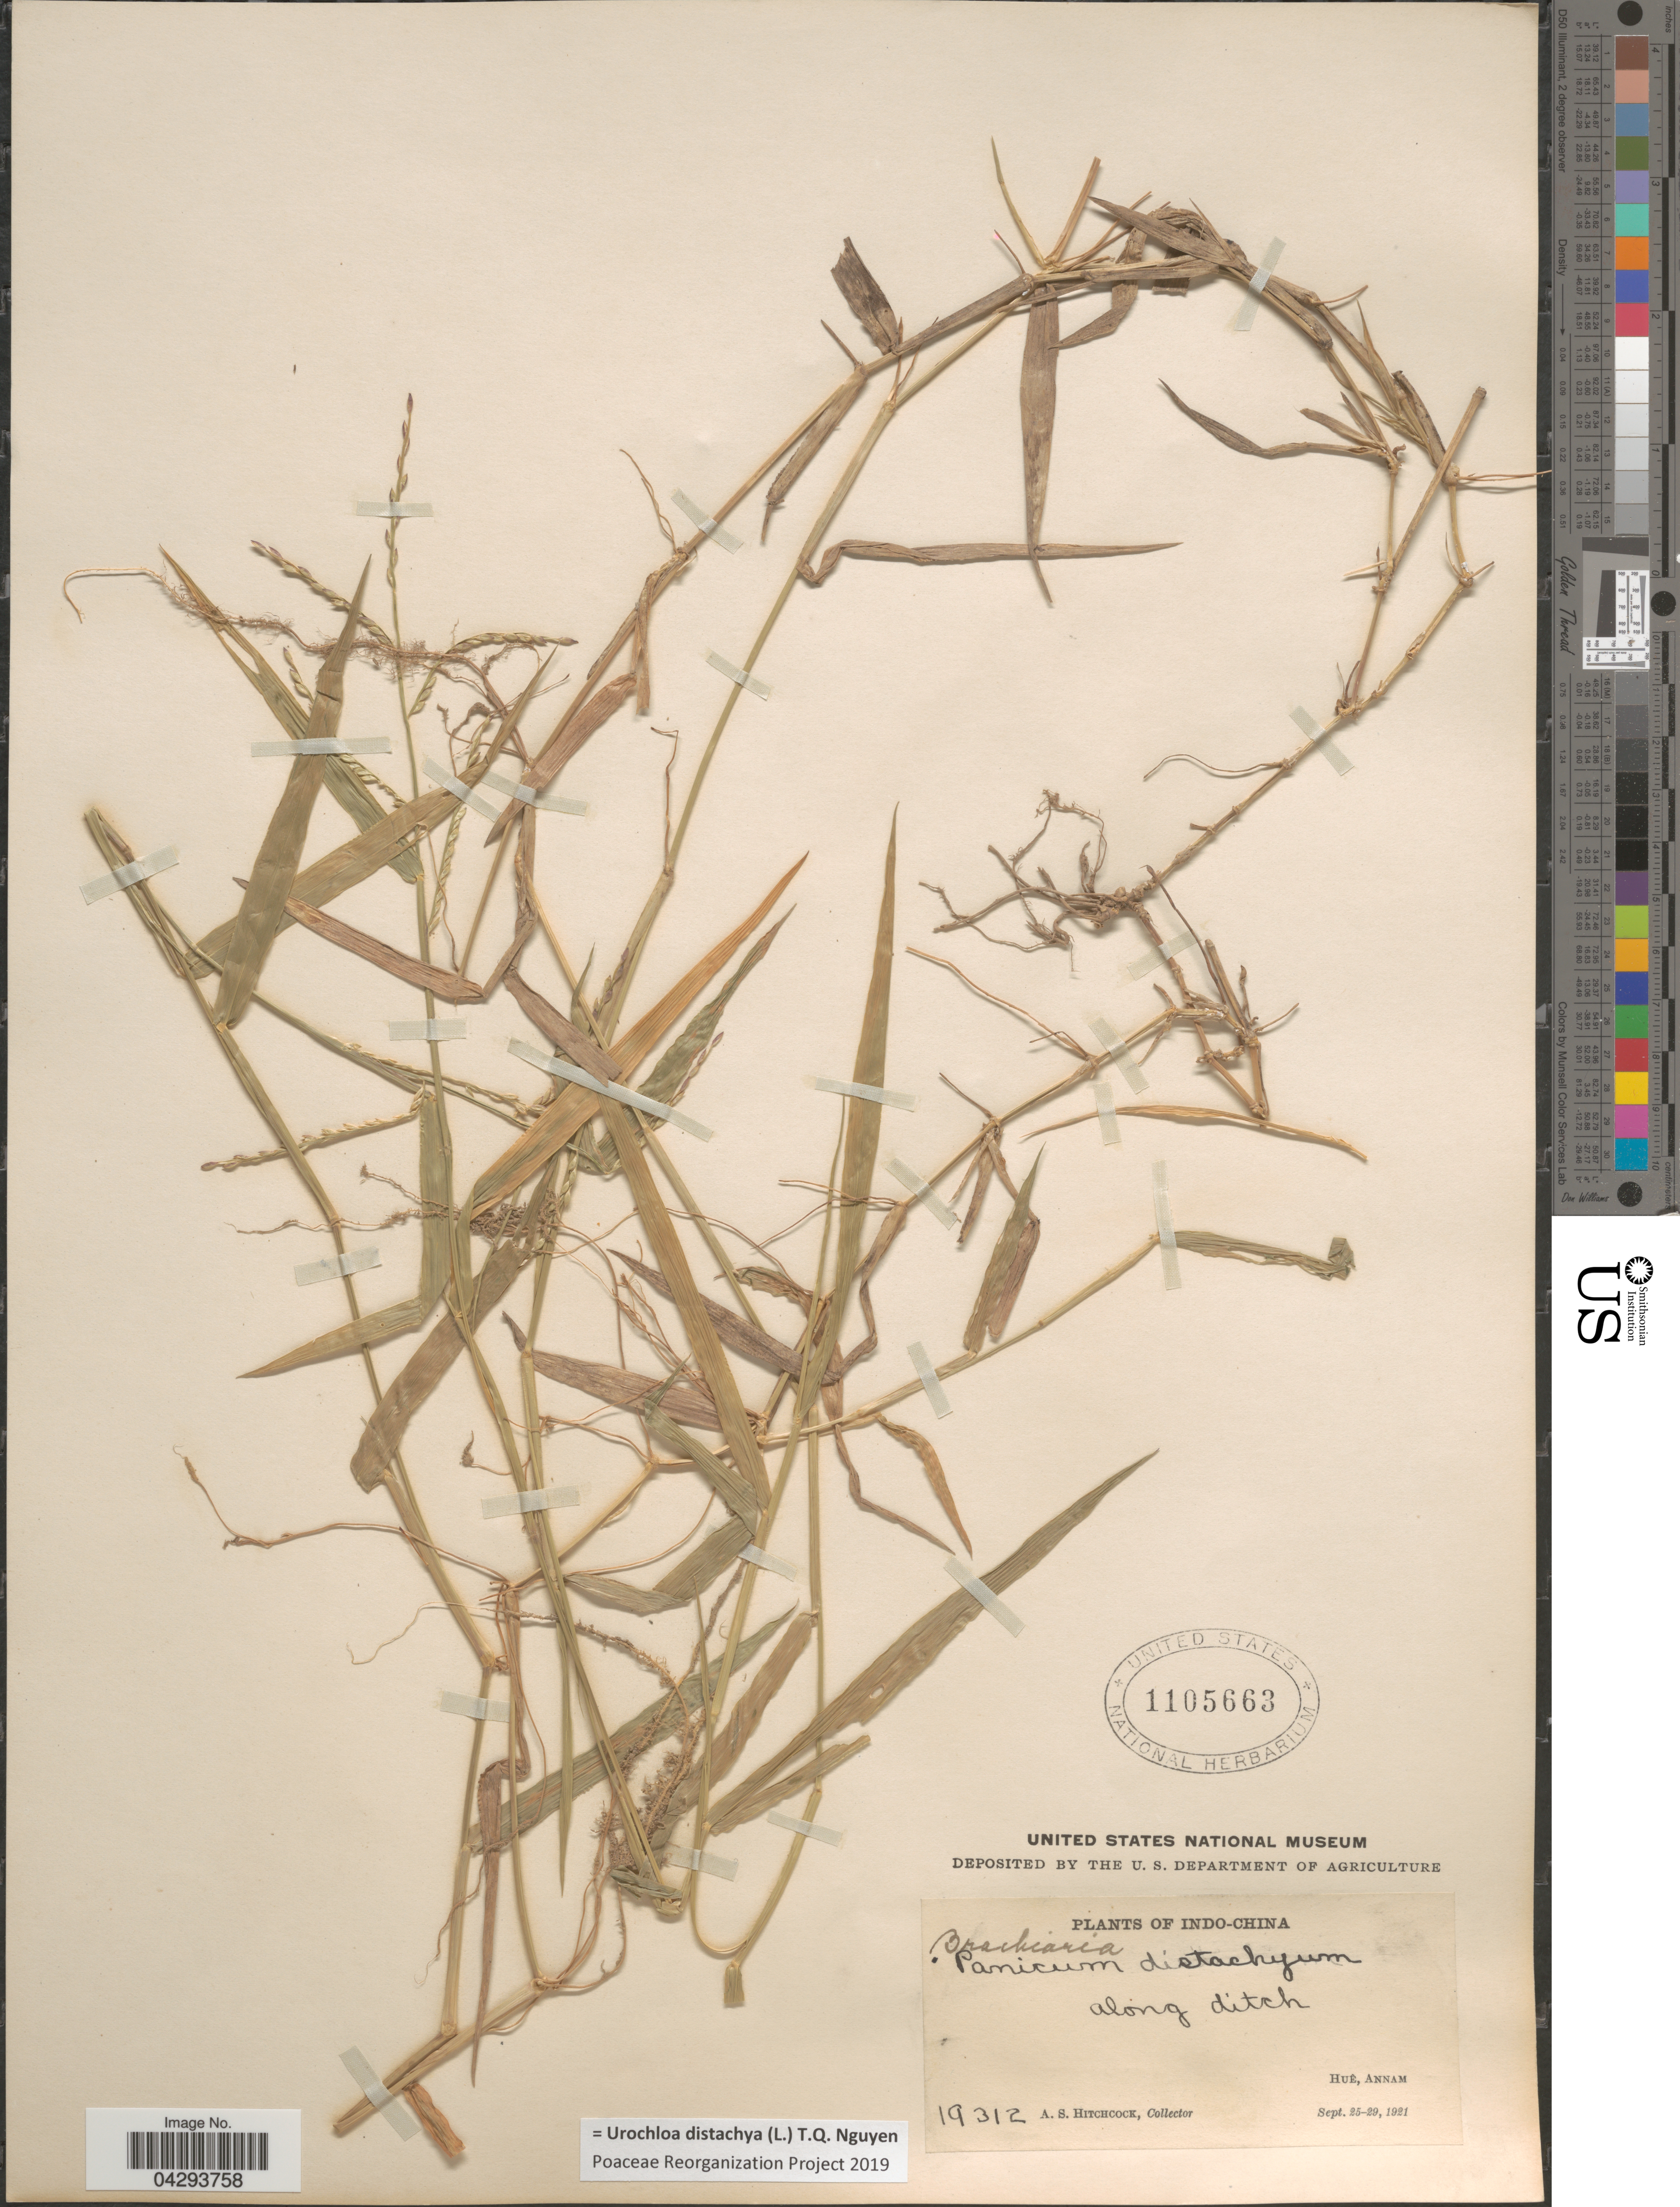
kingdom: Plantae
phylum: Tracheophyta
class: Liliopsida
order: Poales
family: Poaceae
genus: Urochloa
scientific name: Urochloa distachya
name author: (L.) T.Q. Nguyen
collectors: A. S. Hitchcock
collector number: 19312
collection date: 1921-09-25/1921-09-29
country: Vietnam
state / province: Thua Thien-Hue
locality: Huê, Annam.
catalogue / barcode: US 1105663